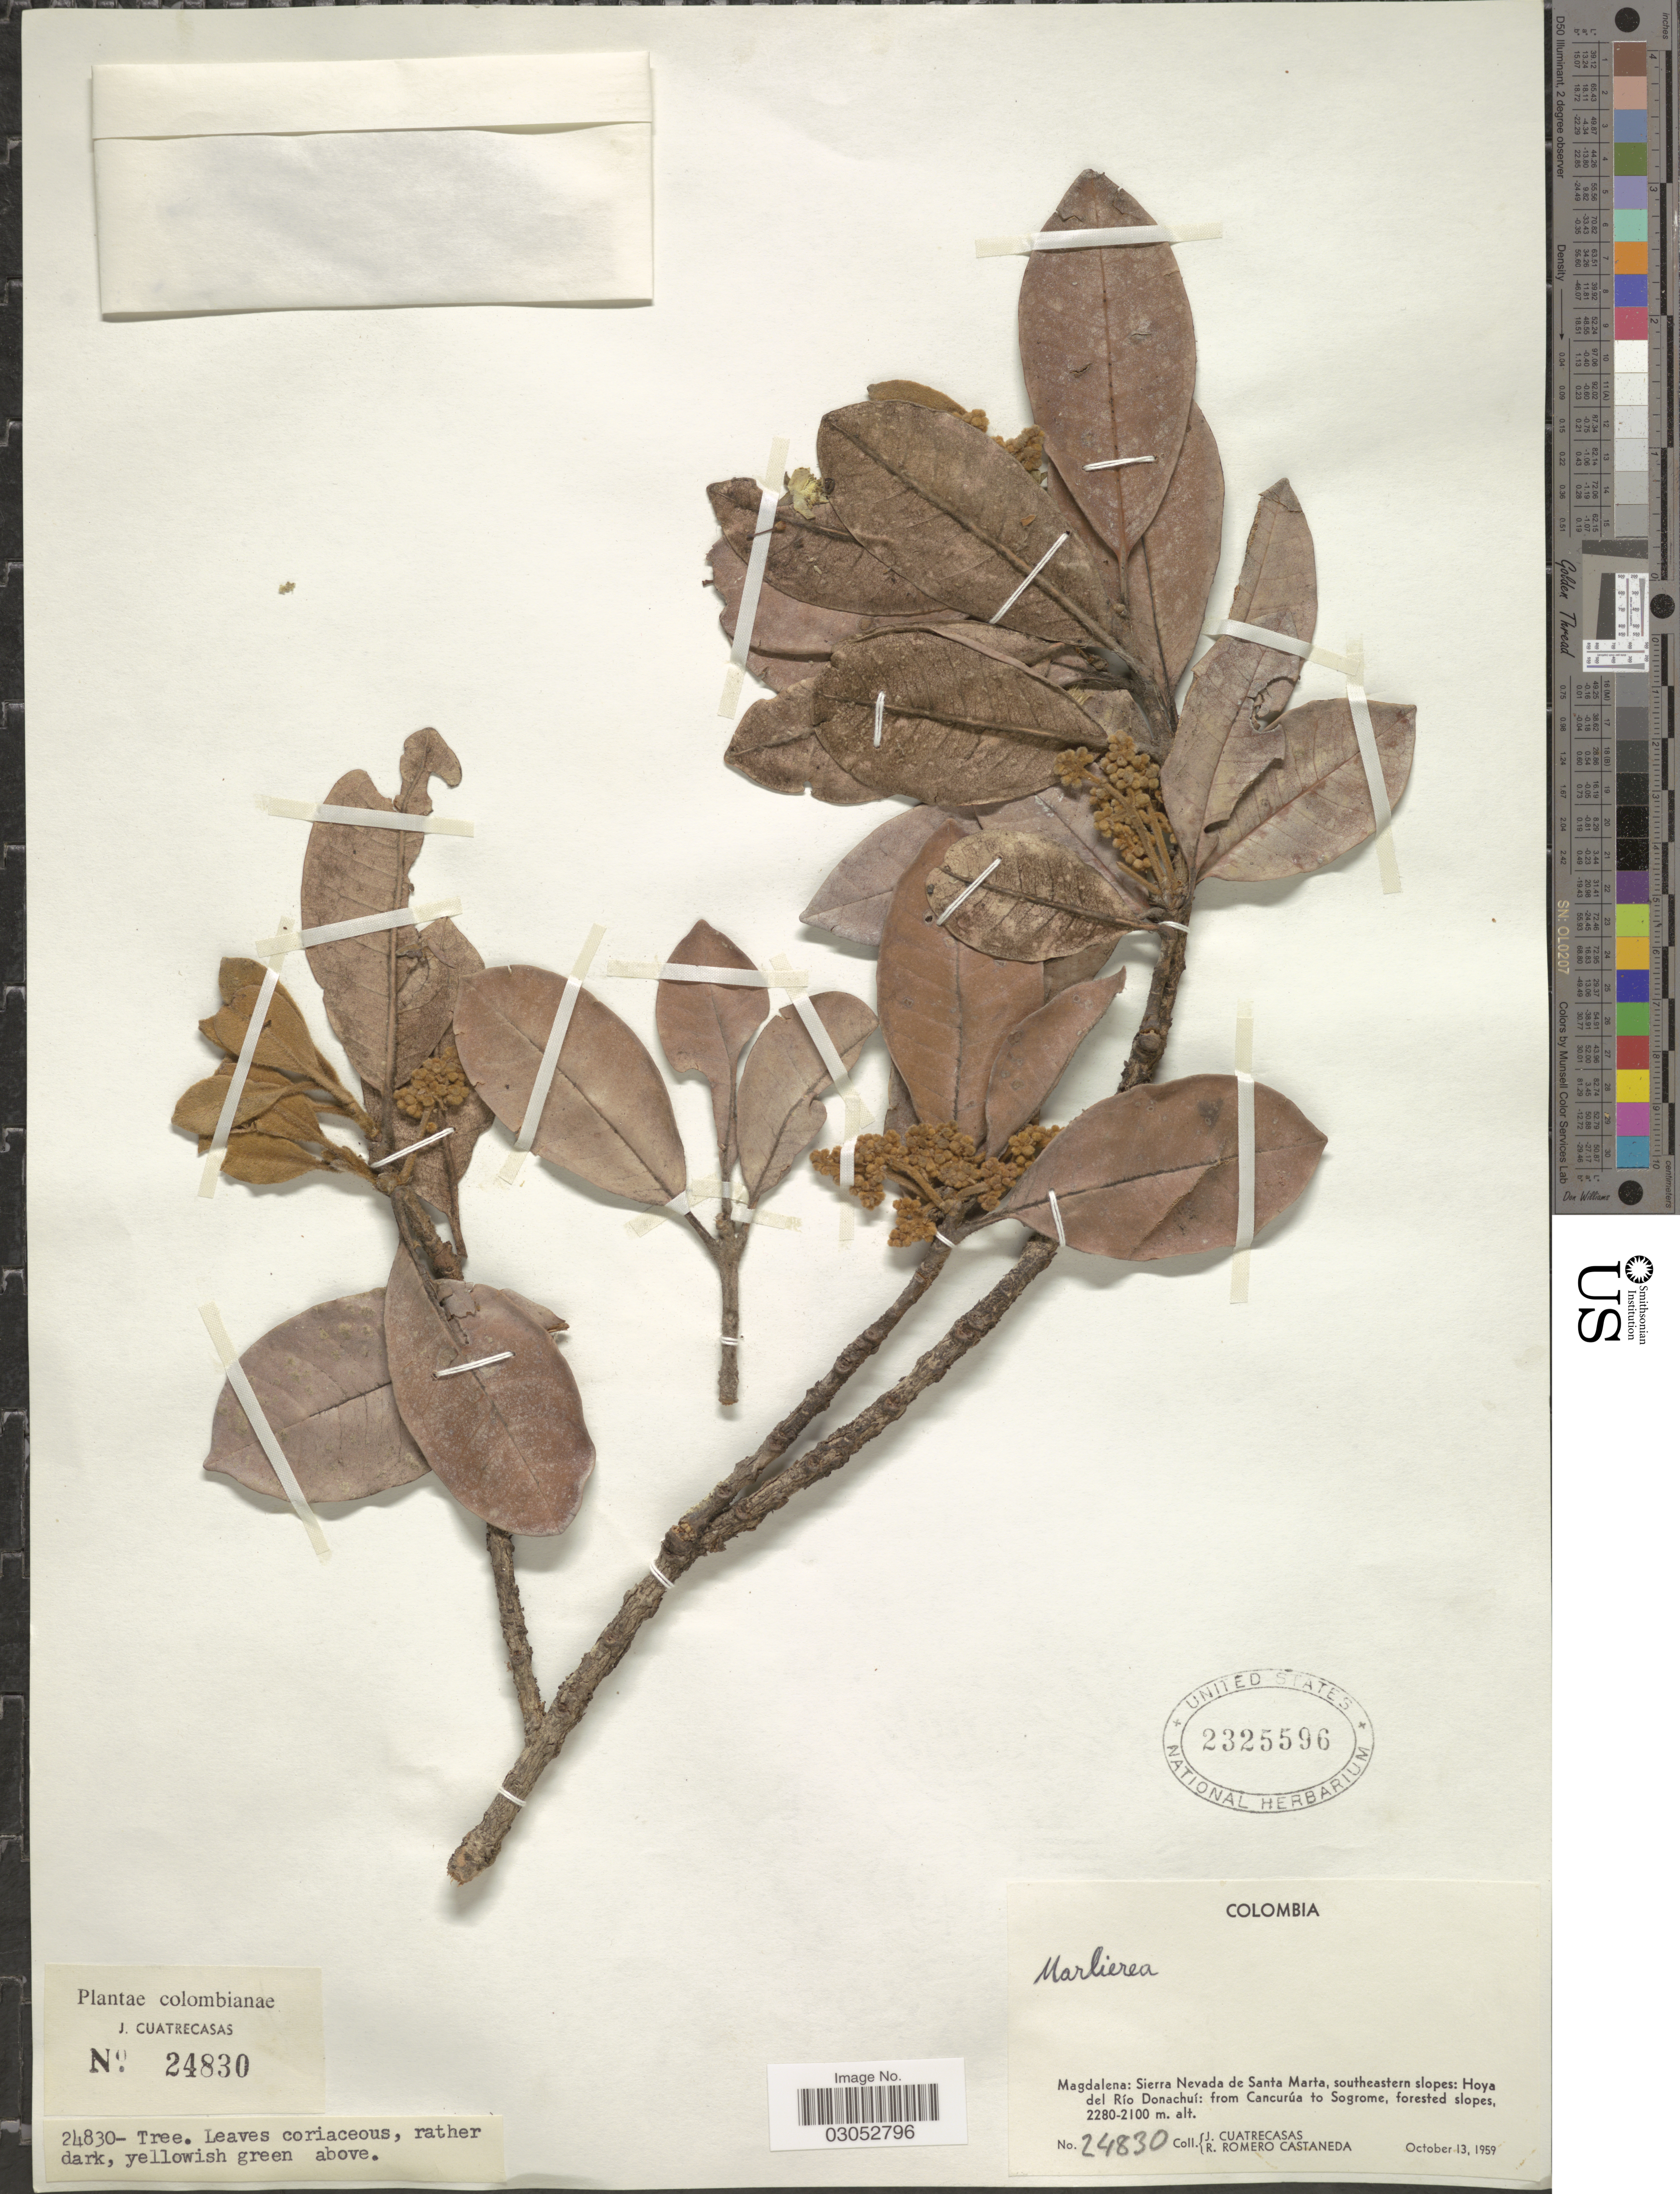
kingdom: Plantae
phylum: Tracheophyta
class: Magnoliopsida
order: Myrtales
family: Myrtaceae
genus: Myrcia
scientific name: Myrcia sp.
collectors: J. Cuatrecasas & R. Romero Castañeda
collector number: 24830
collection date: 1959-10-13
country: Colombia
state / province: Magdalena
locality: Sierra Nevada de Santa Marta, southeastern slopes: Hoya del Río Donachuí: from Cancurúa to Sogrome.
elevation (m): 2100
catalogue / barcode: US 2325596